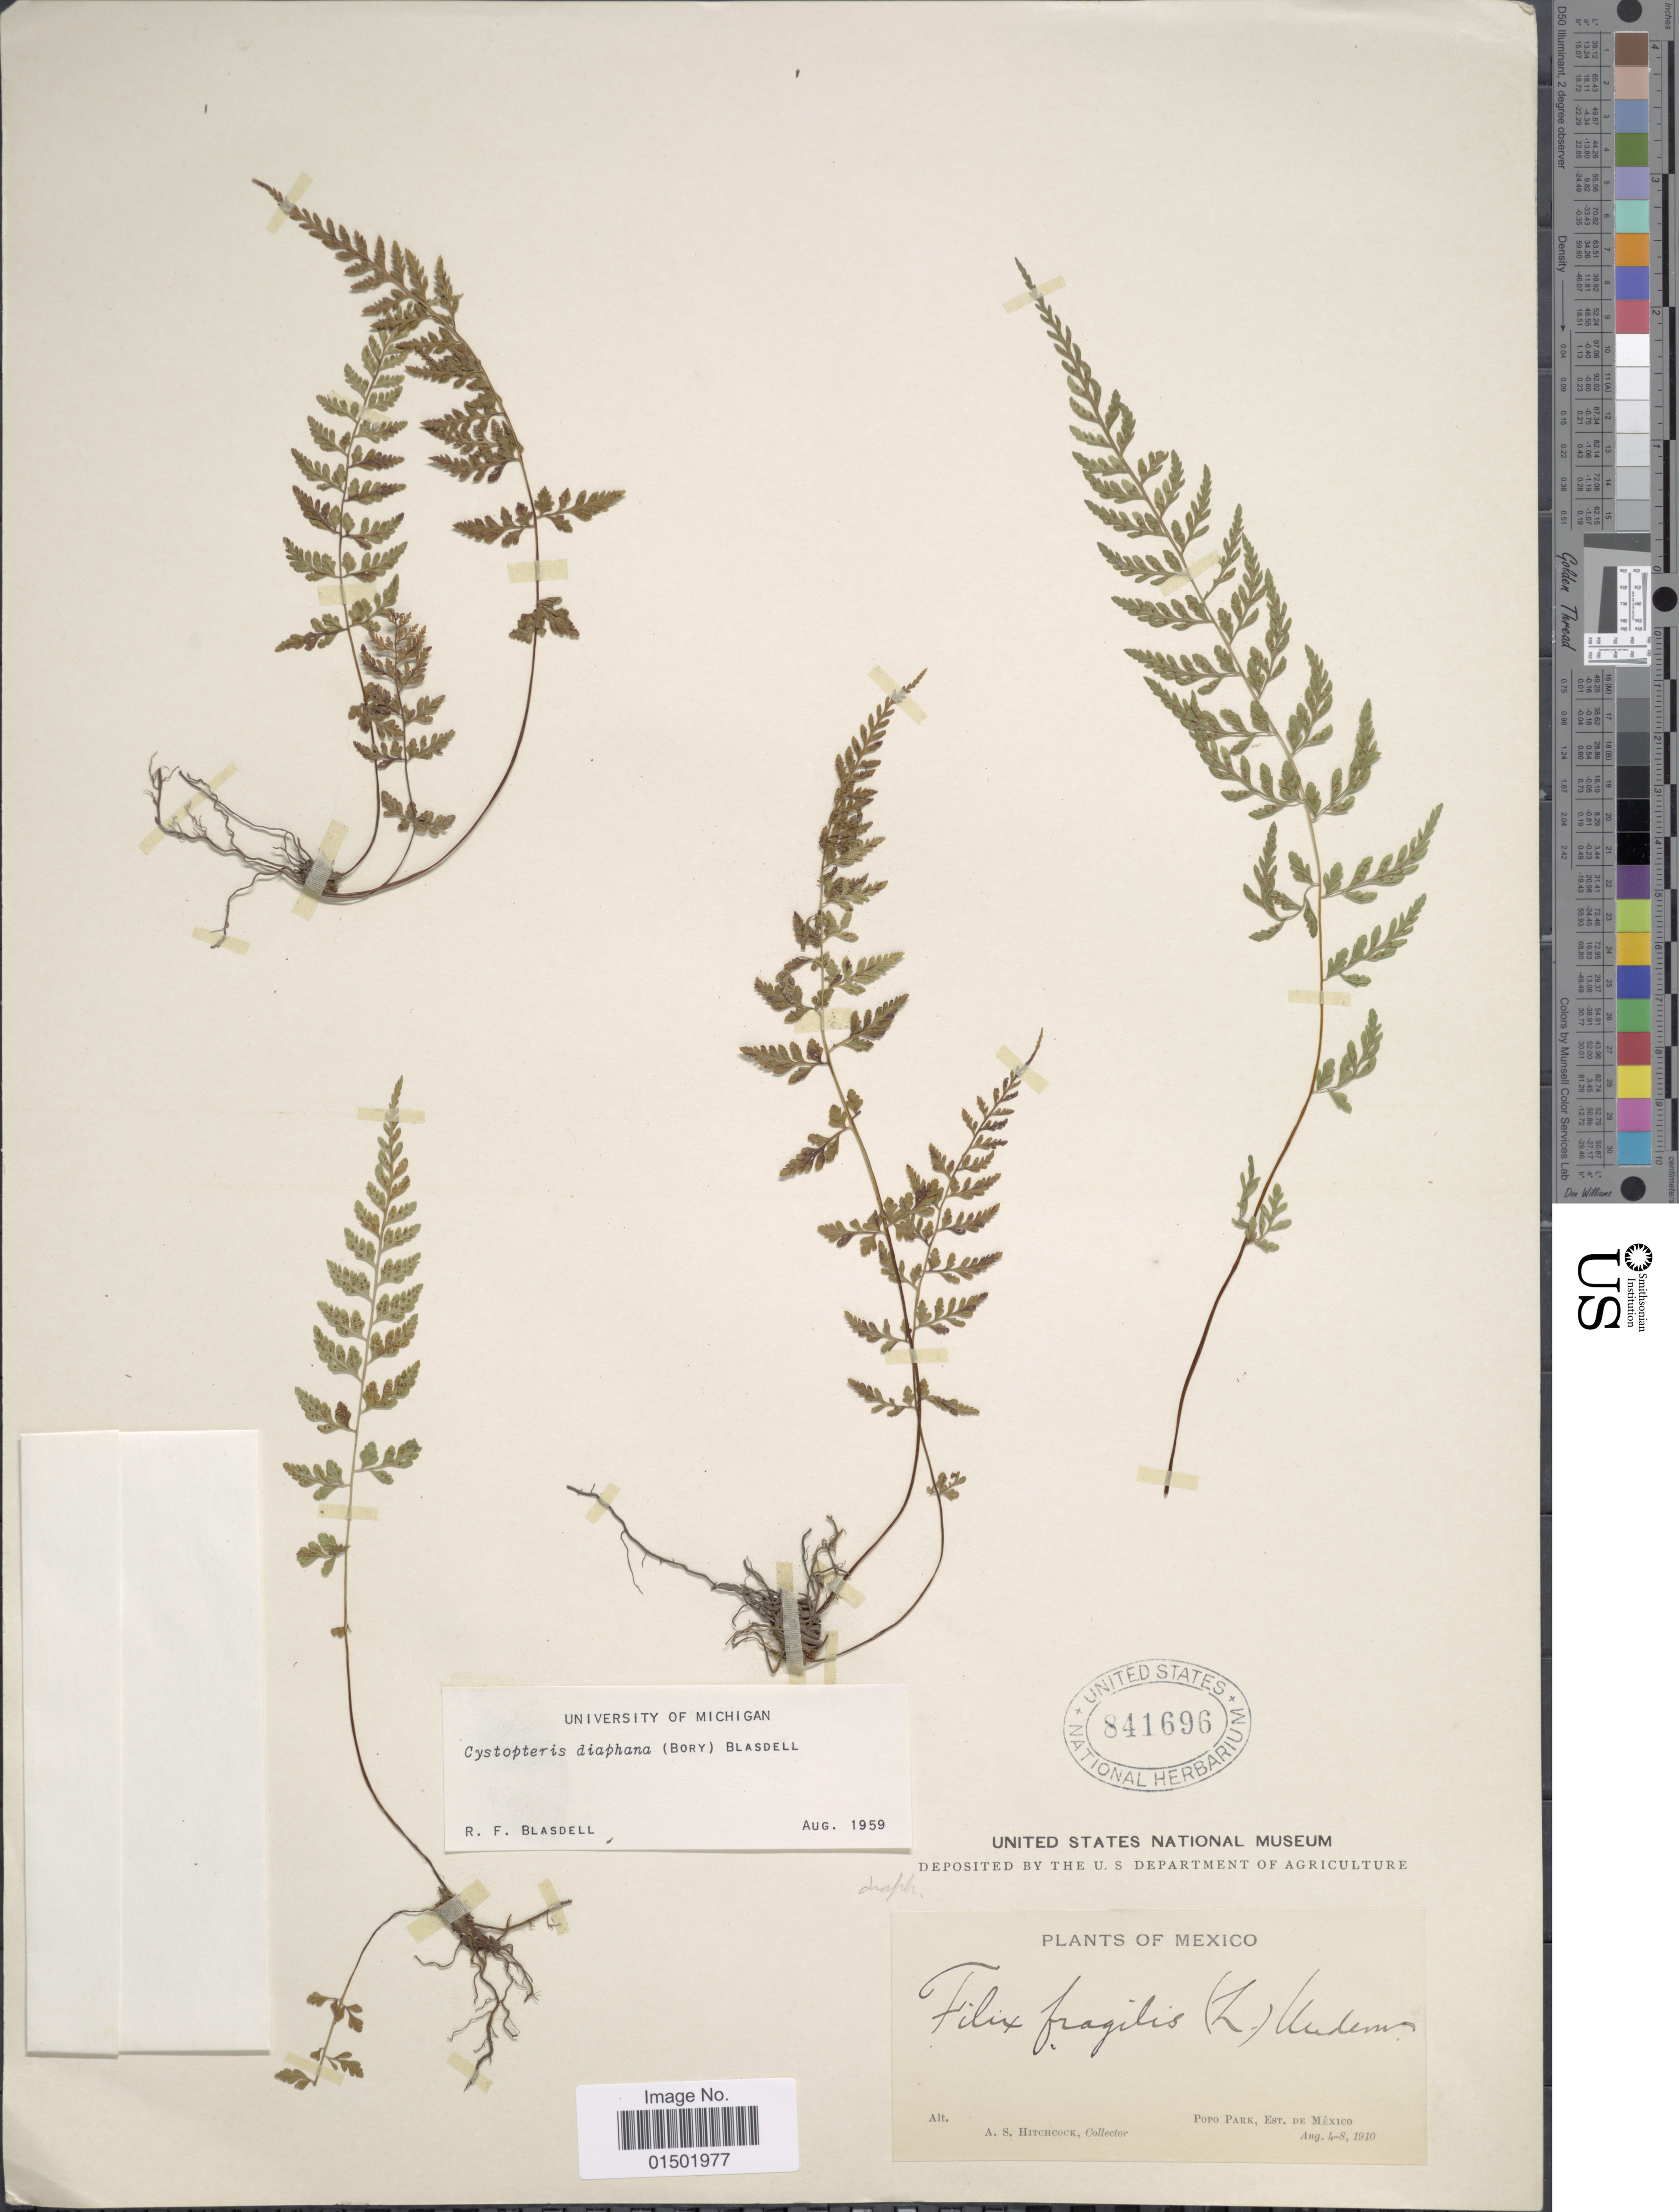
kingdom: Plantae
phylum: Tracheophyta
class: Polypodiopsida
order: Polypodiales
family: Cystopteridaceae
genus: Cystopteris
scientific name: Cystopteris diaphana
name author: (Bory) Blasdell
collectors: A. S. Hitchcock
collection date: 1910-08-04/1910-08-08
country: Mexico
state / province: México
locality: Popo Park, Est. de Mexico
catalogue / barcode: US 841696